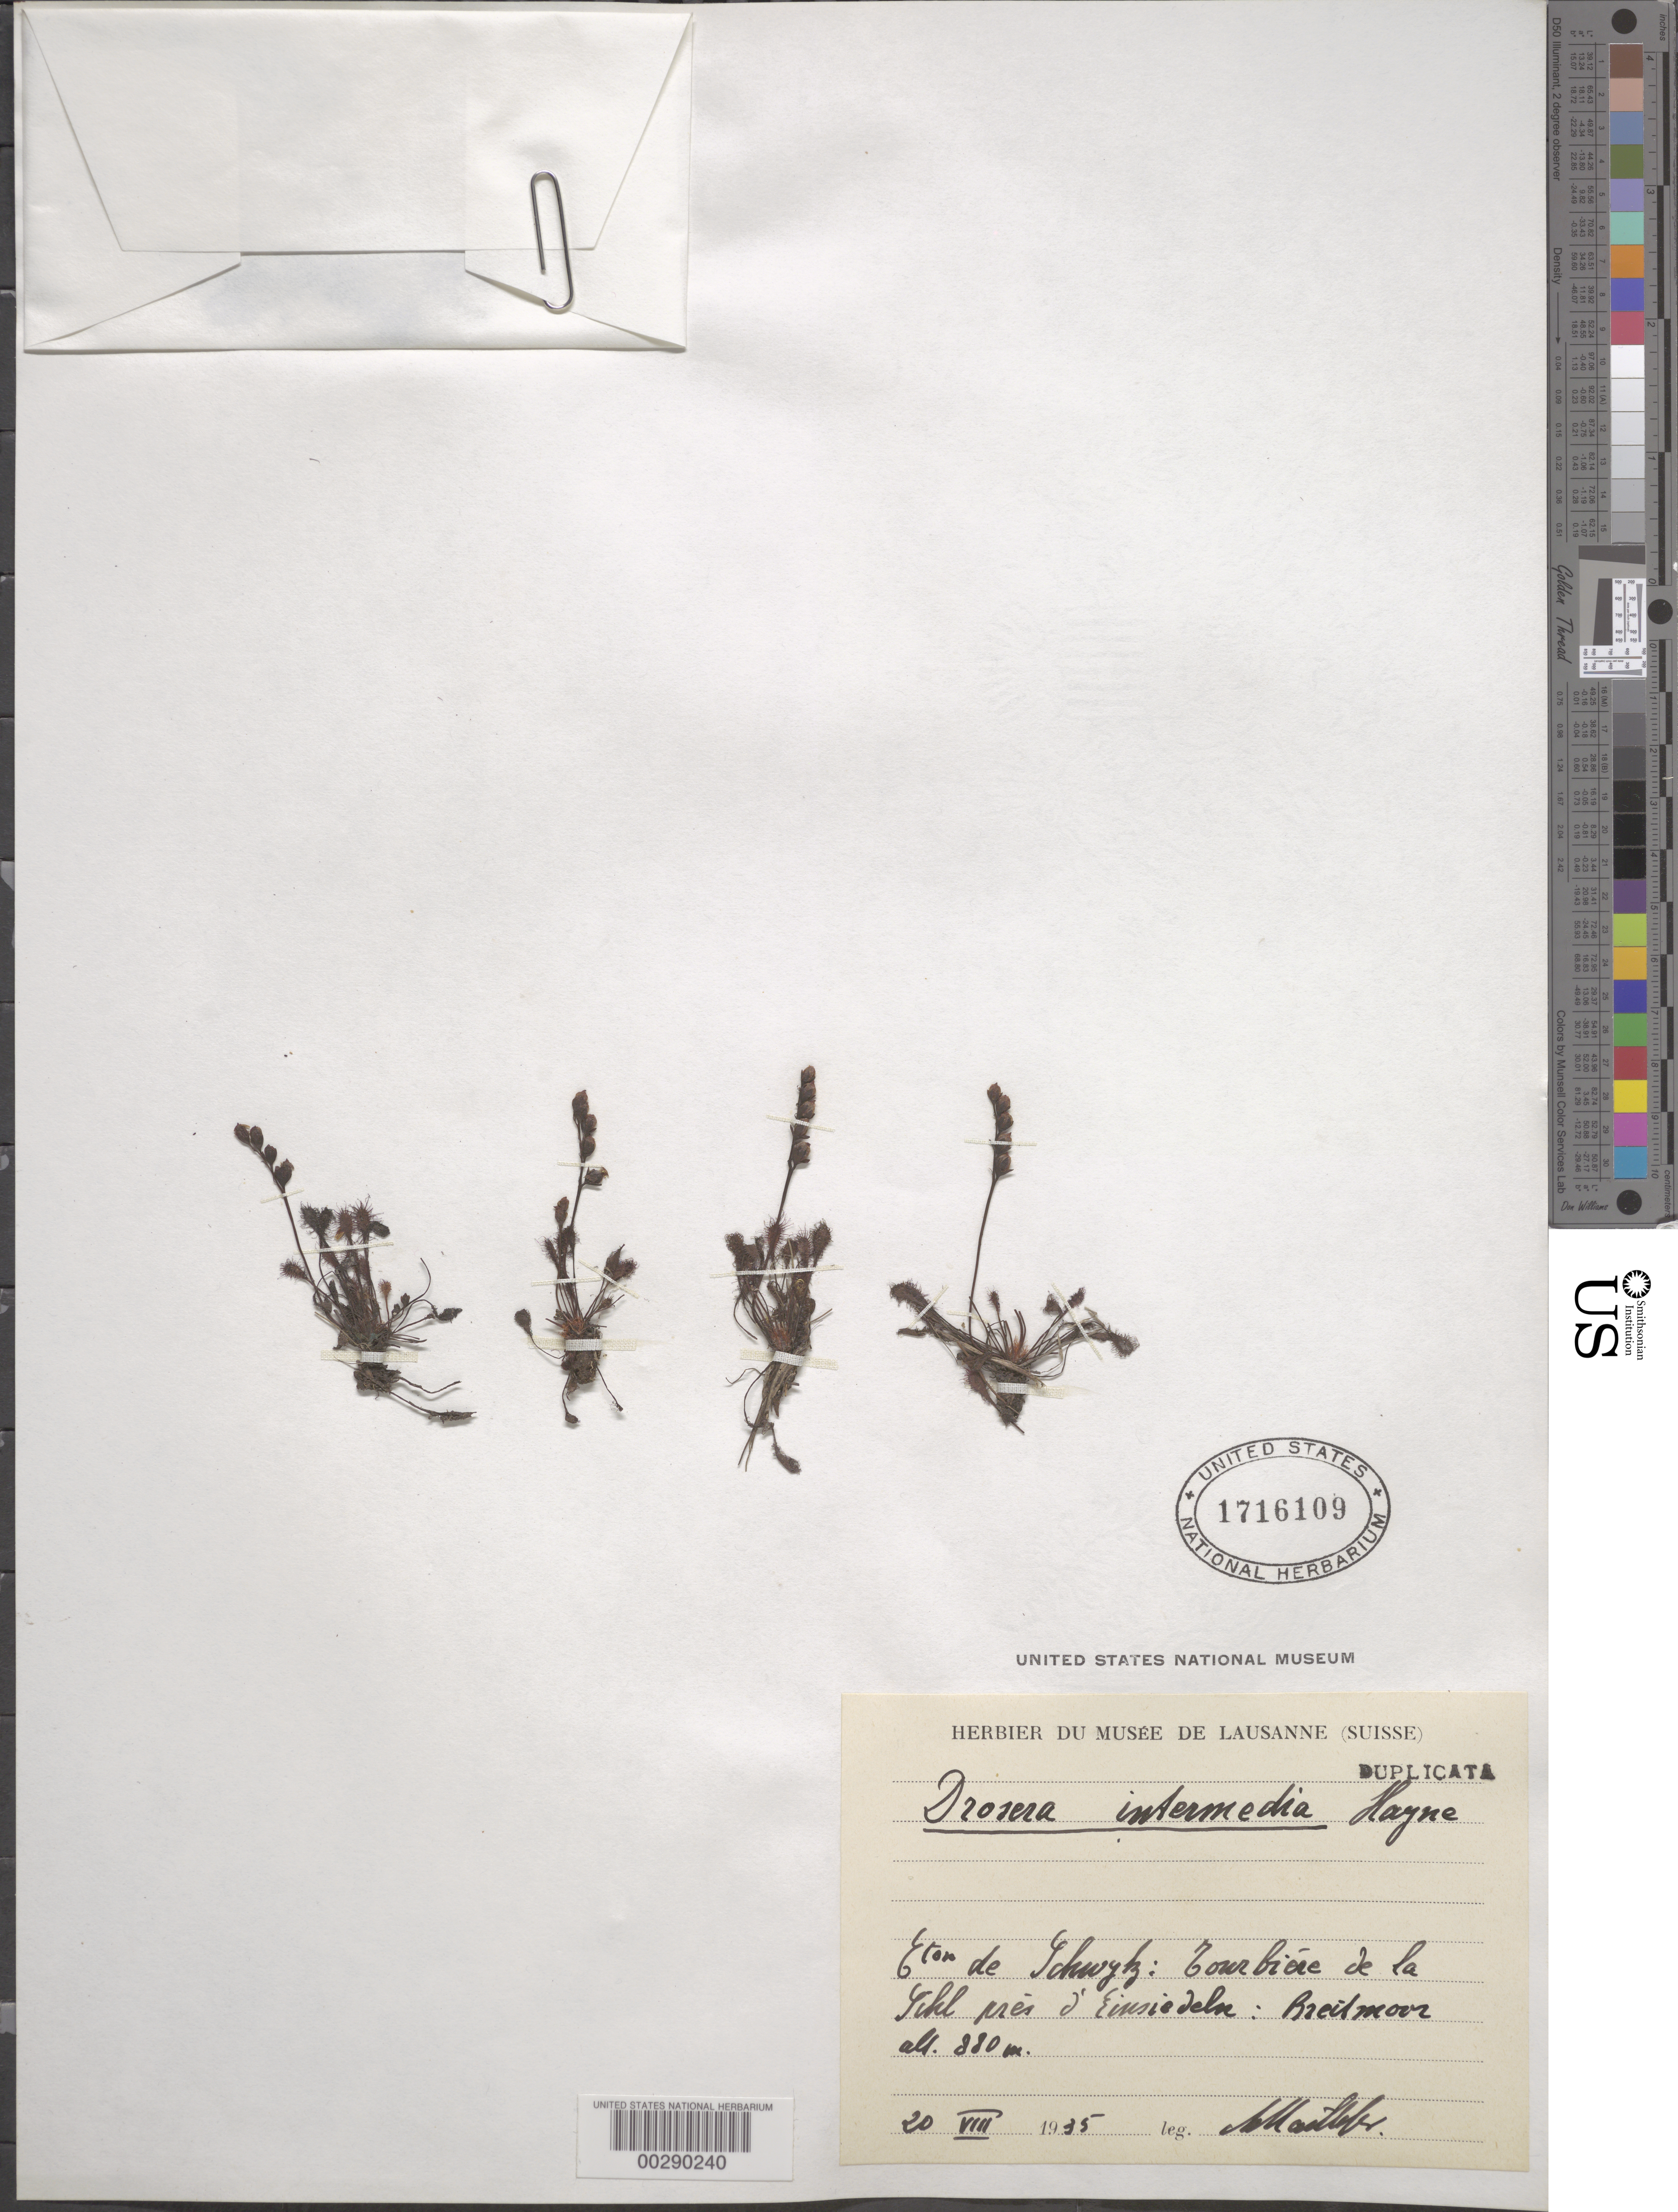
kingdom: Plantae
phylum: Tracheophyta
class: Magnoliopsida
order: Caryophyllales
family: Droseraceae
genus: Drosera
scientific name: Drosera intermedia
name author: Hayne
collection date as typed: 20 Aug 1935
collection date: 1935-08-20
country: Switzerland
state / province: Schwyz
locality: Near einsiedeln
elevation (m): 880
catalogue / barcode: US 1716109